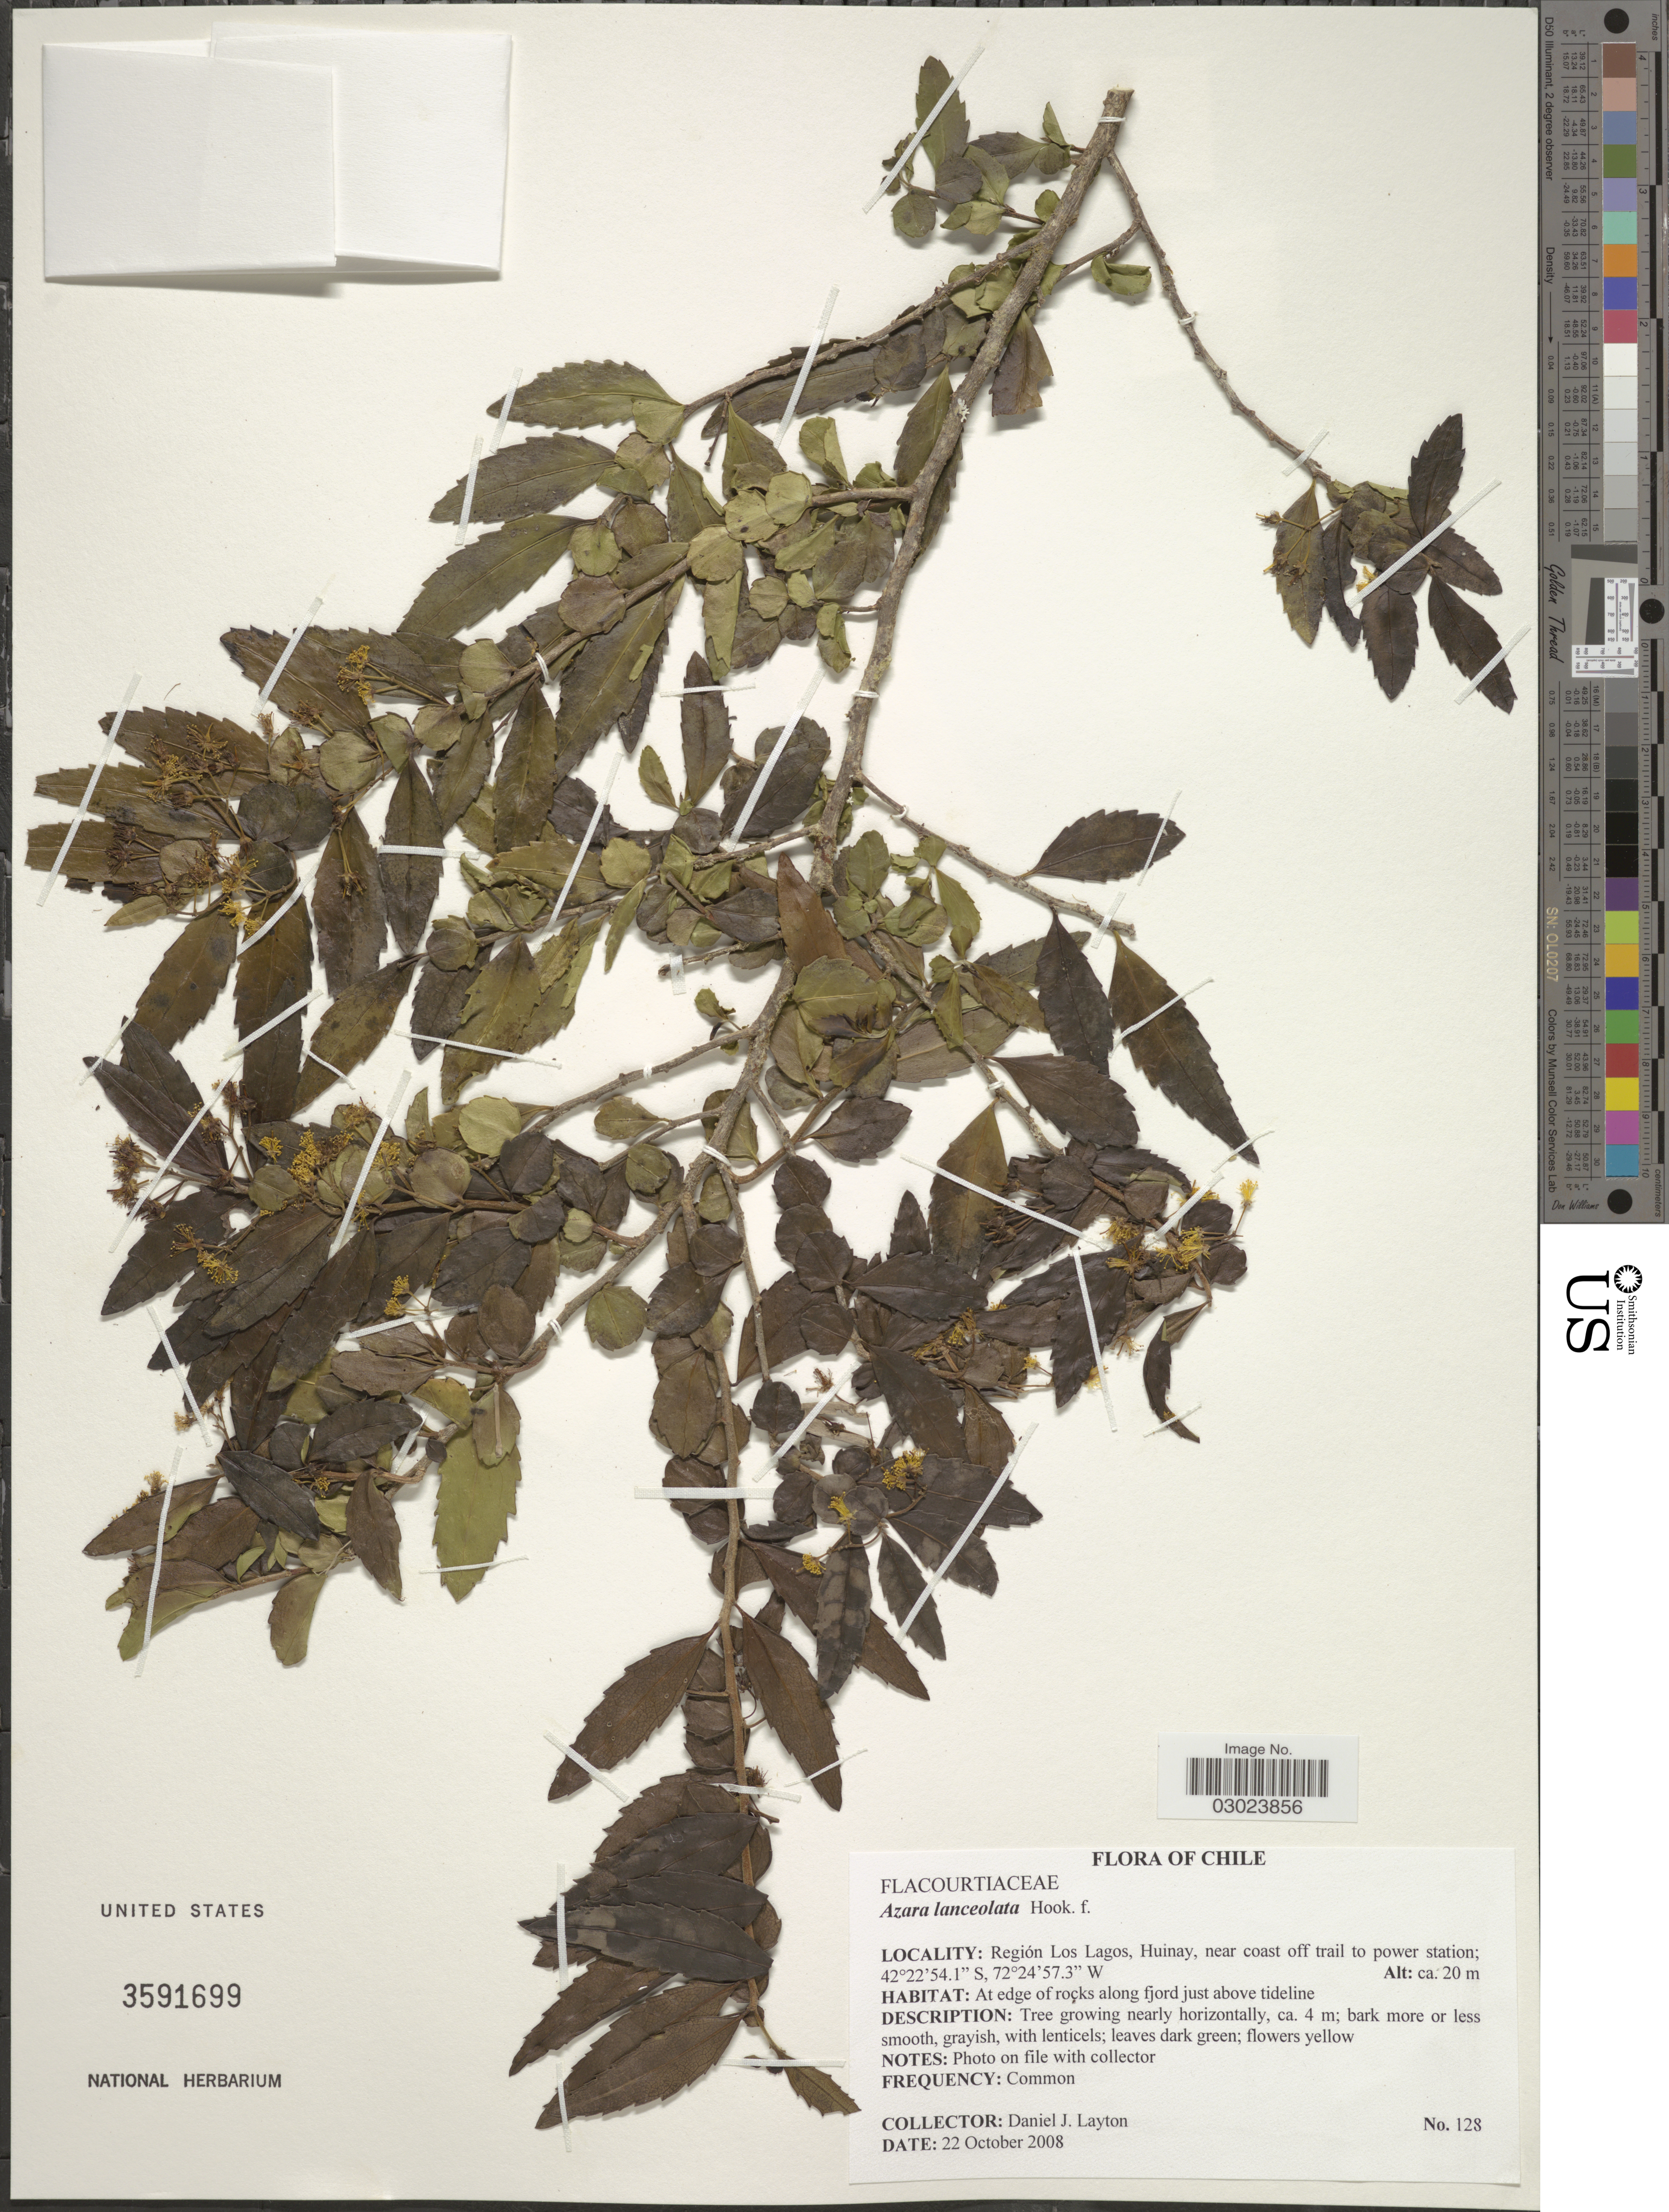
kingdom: Plantae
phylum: Tracheophyta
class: Magnoliopsida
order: Malpighiales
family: Salicaceae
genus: Azara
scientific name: Azara lanceolata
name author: Hook. f.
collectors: D. J. Layton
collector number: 128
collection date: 2008-10-22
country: Chile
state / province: Los Lagos (X)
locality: Región Los Lagos, Huinay, near coast off trail to power station.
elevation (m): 20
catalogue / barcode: US 3591699